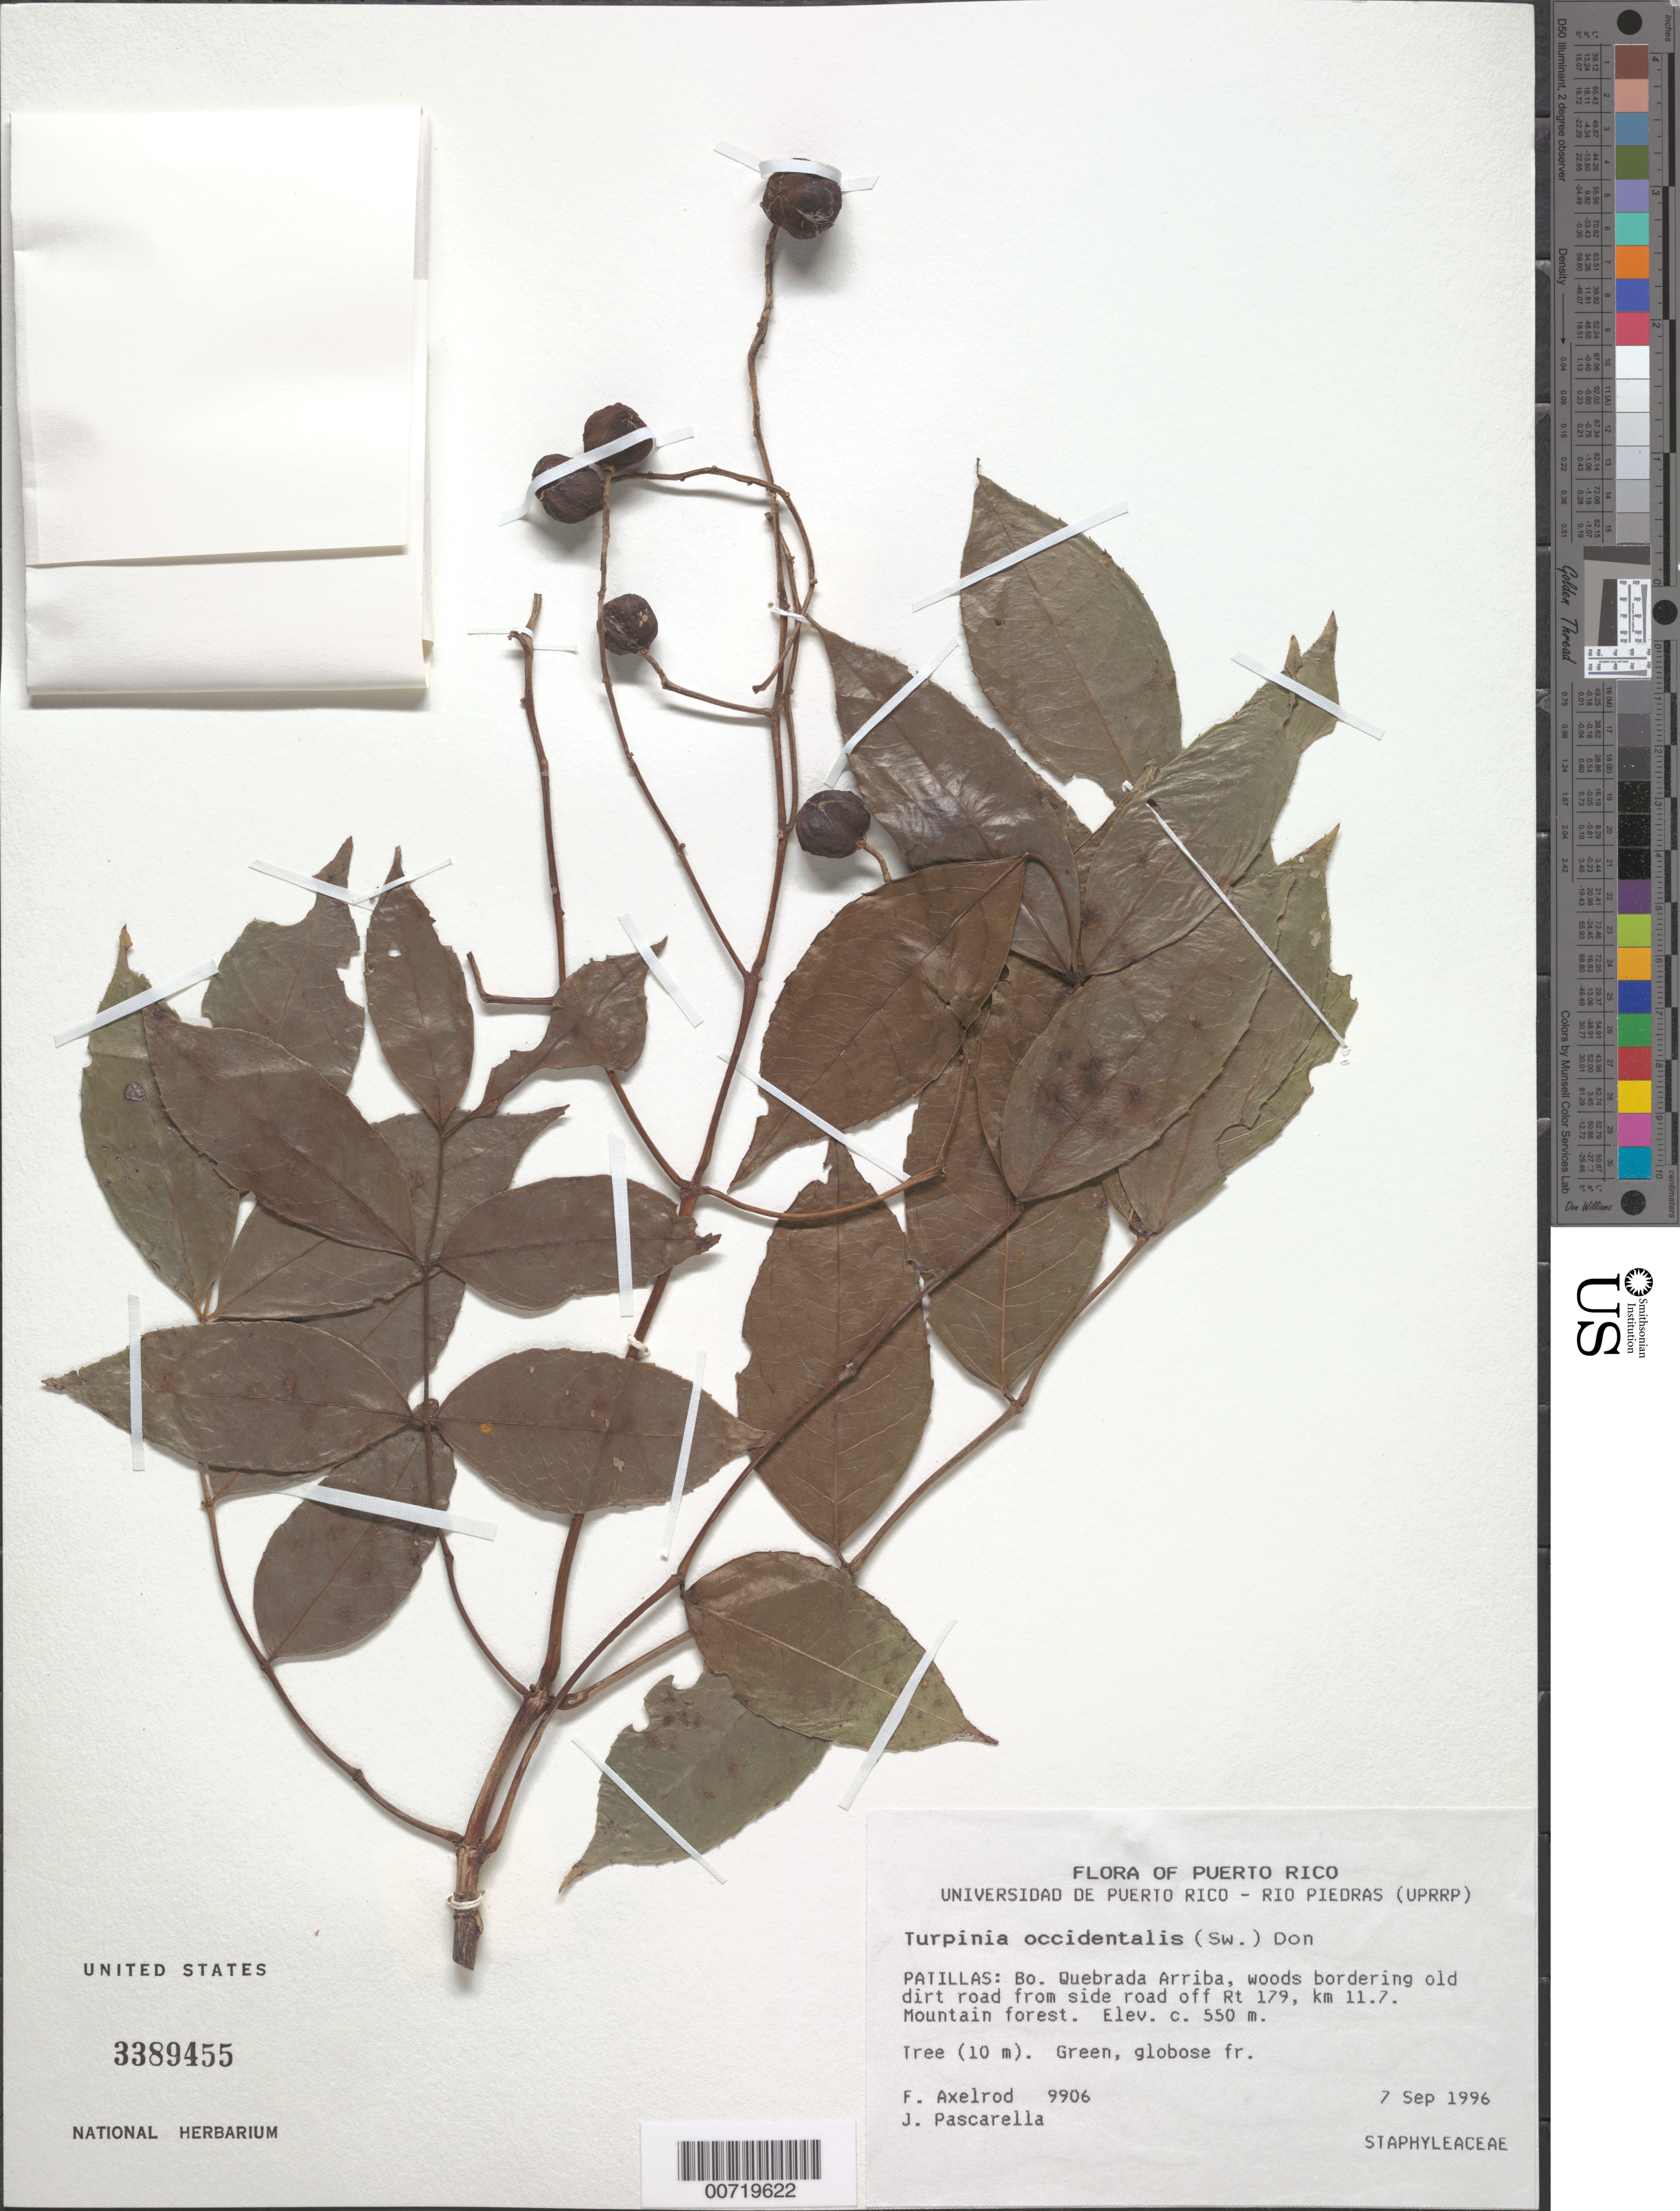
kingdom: Plantae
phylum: Tracheophyta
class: Magnoliopsida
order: Crossosomatales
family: Staphyleaceae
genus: Turpinia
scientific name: Turpinia occidentalis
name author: (Sw.) G. Don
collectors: F. S. Axelrod & J. Pascarella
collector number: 9906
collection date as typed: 07 Sep 1996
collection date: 1996-09-07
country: Puerto Rico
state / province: Patillas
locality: Bo. Quebrada Arriba, bordering old dirt road from side road off rte 179, km 11.7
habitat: Mountain forest, woods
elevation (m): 550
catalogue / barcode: US 3389455